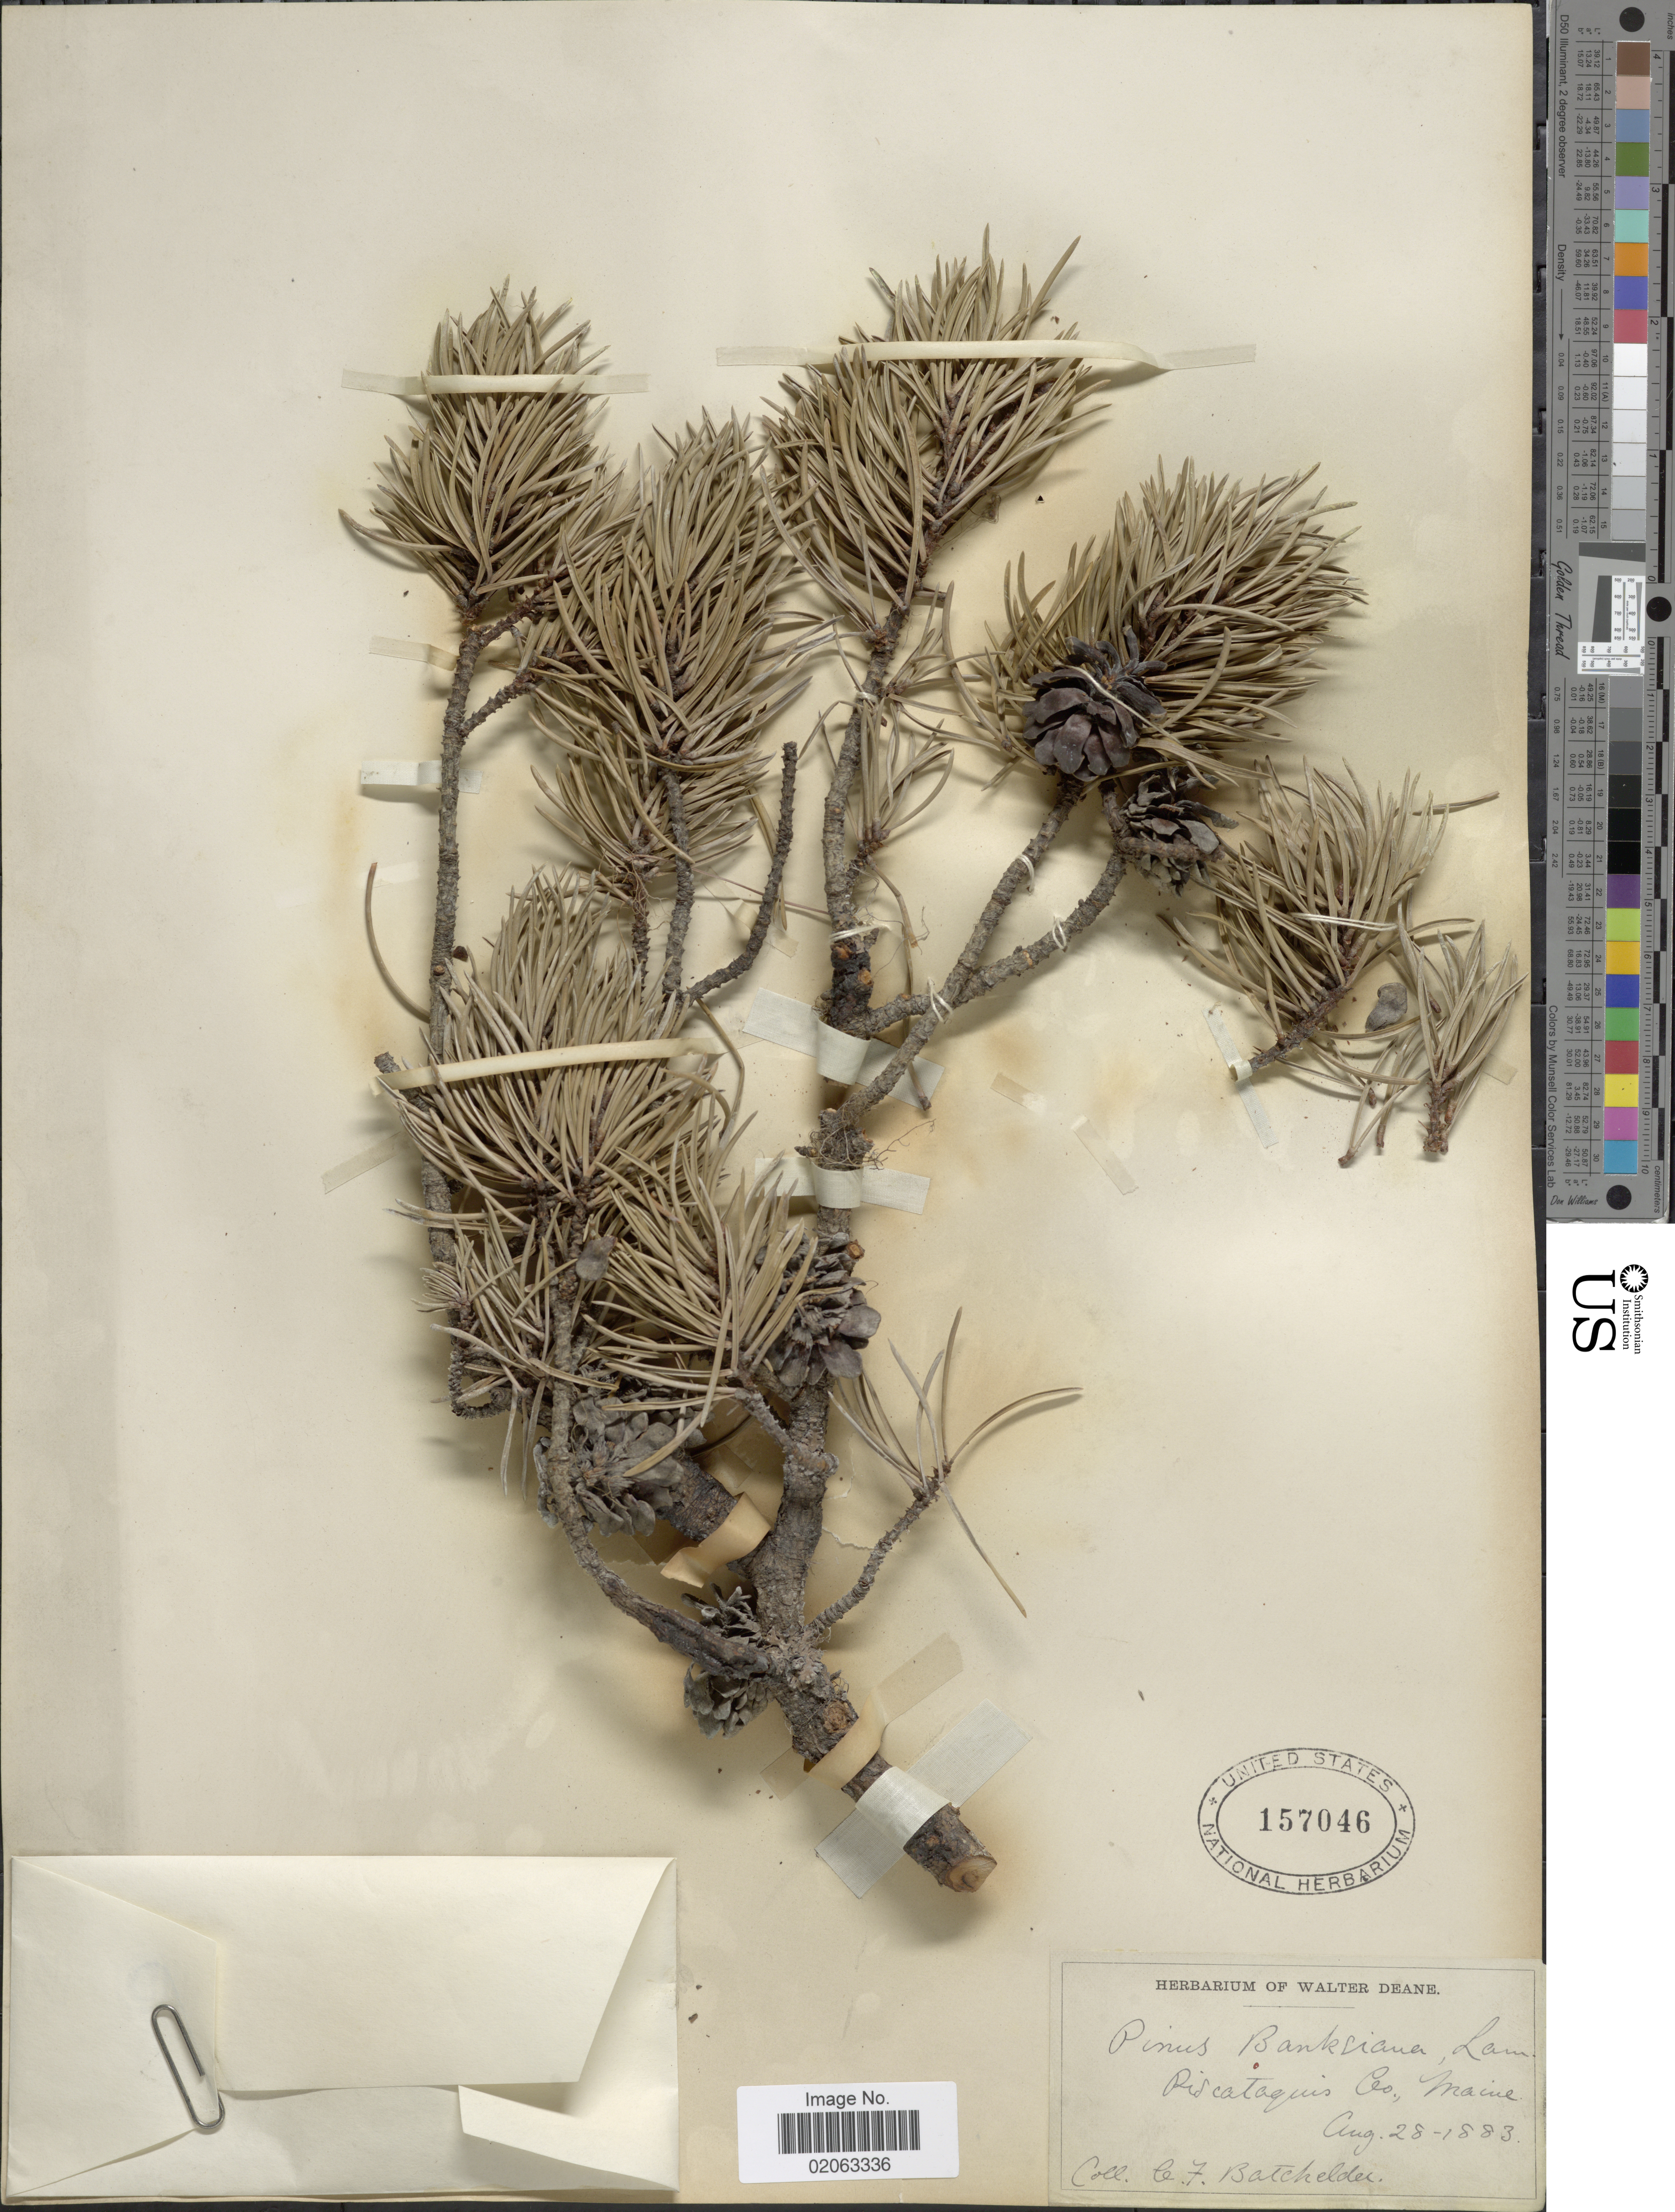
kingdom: Plantae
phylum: Tracheophyta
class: Pinopsida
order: Pinales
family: Pinaceae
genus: Pinus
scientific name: Pinus banksiana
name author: Lamb.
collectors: C. Batchelder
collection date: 1883-08-28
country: United States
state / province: Maine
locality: Riscataquis Co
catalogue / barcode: US 157046